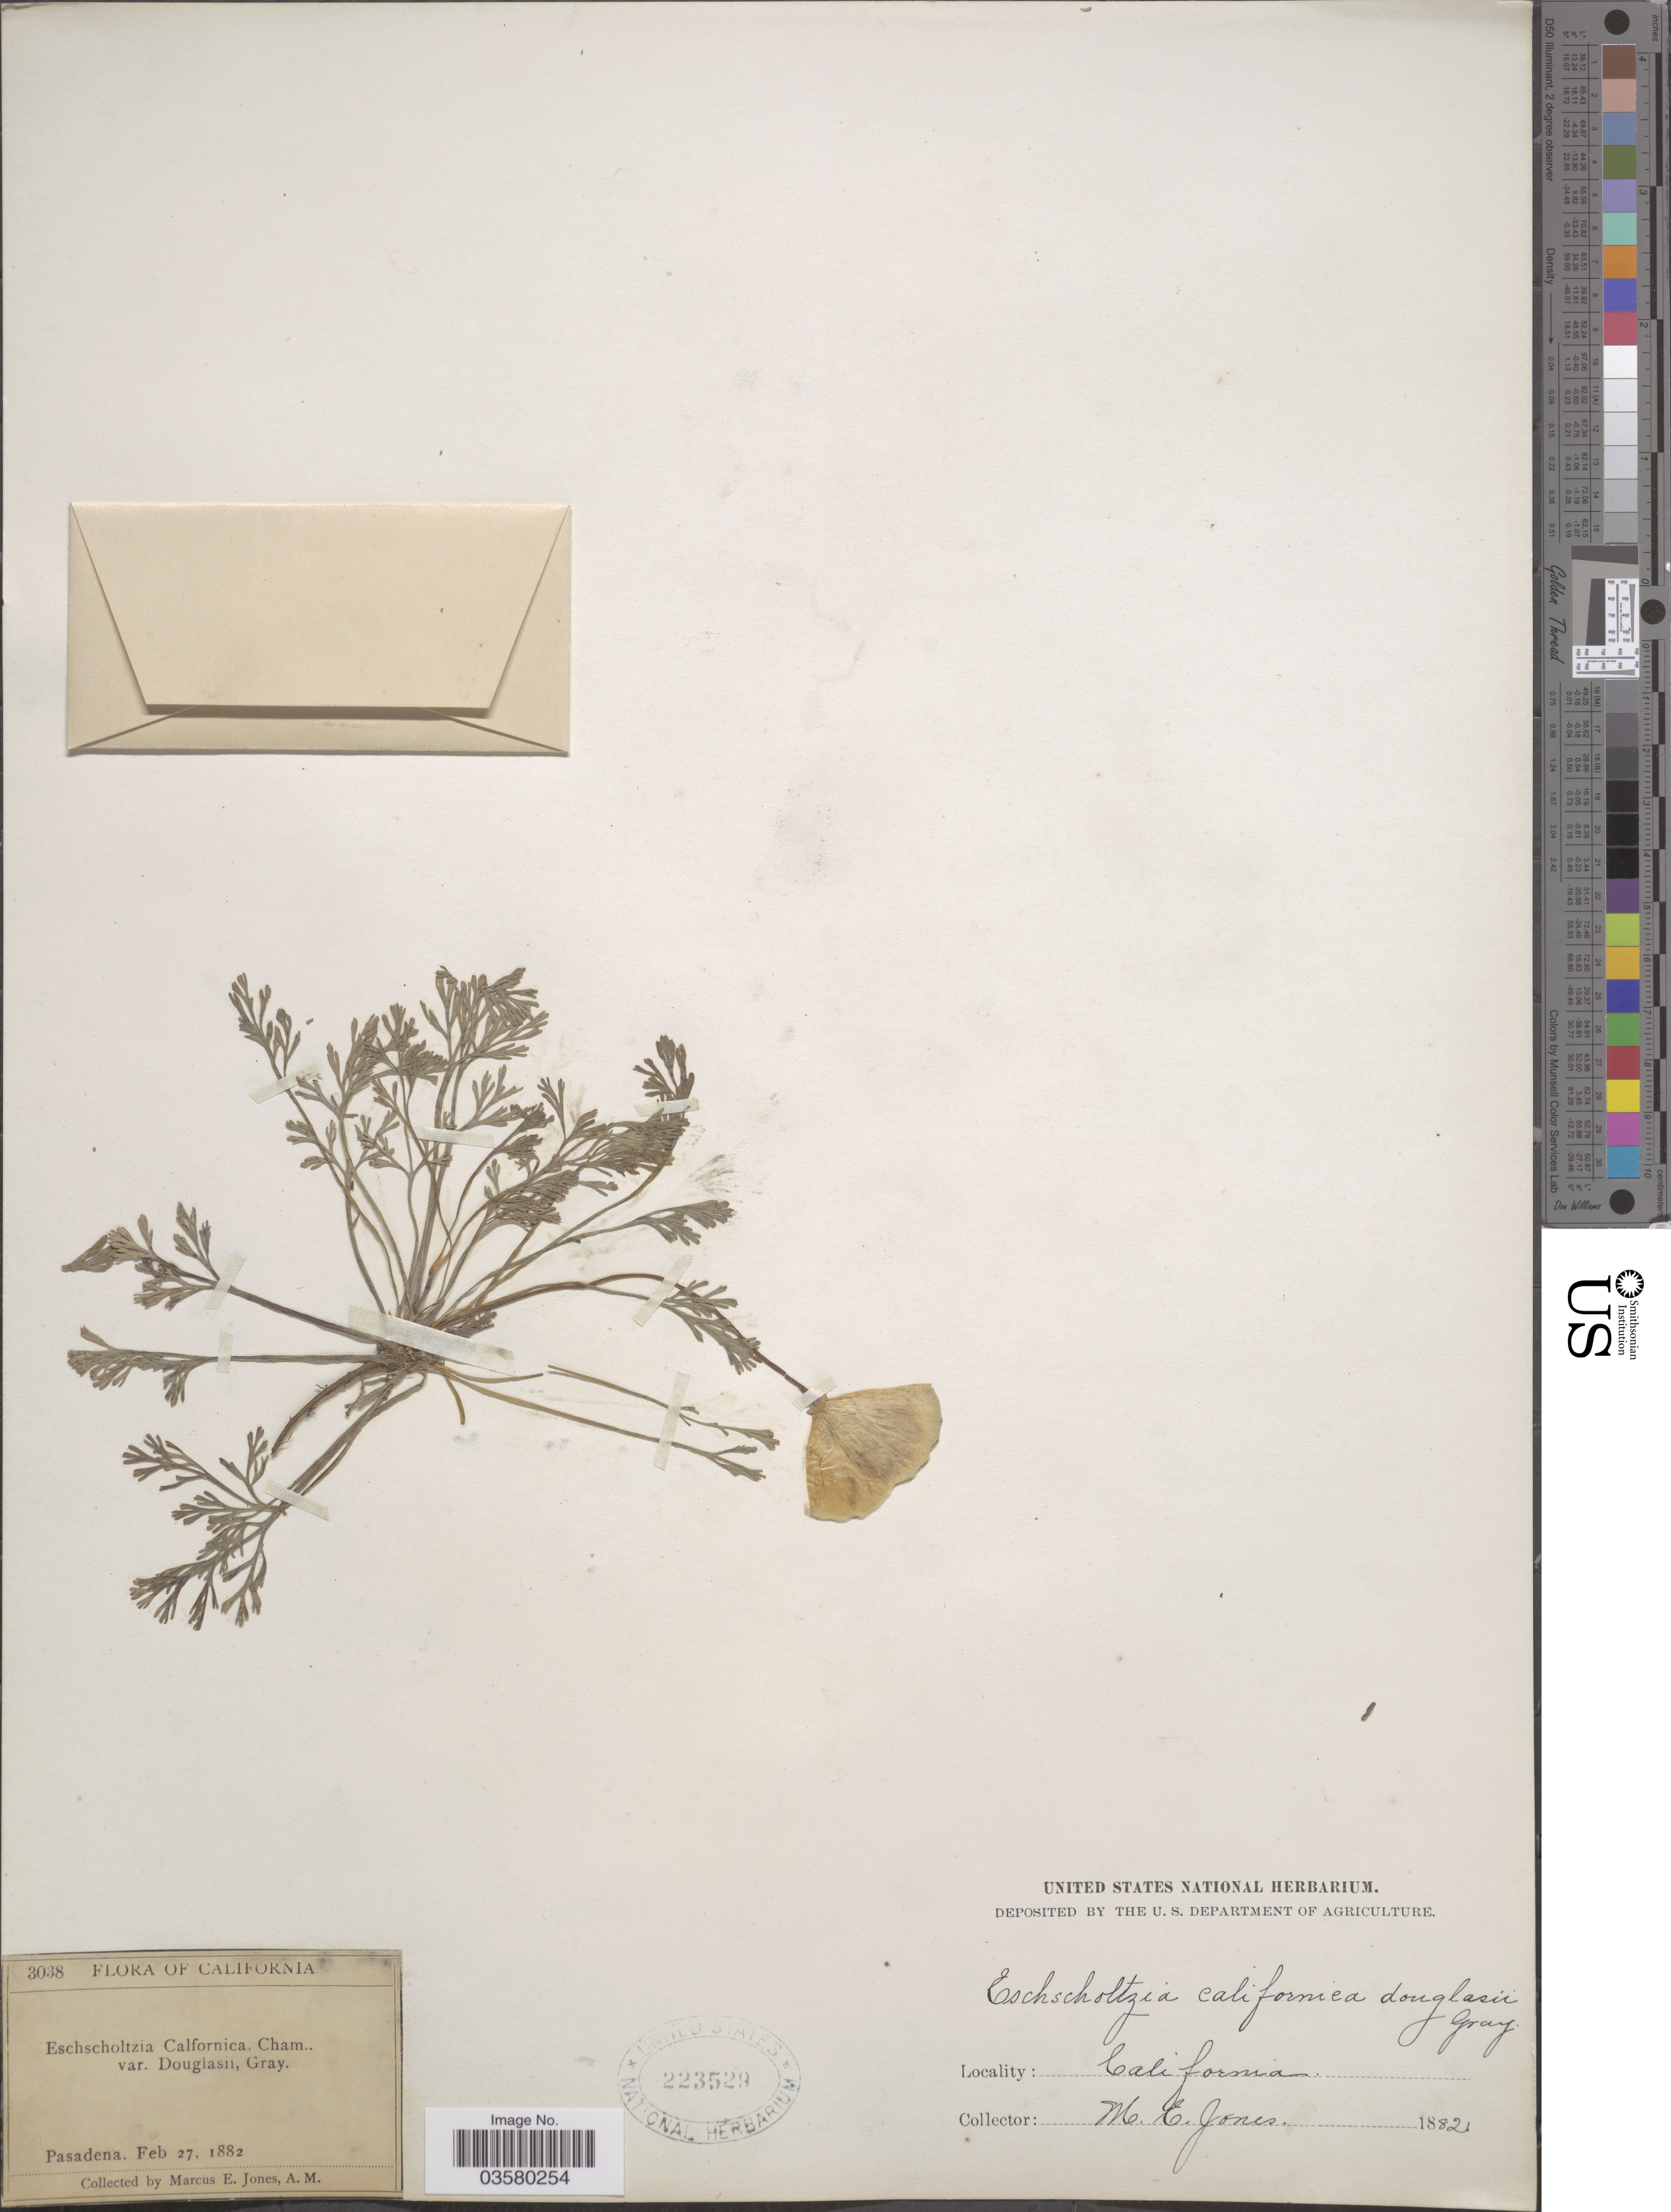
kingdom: Plantae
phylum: Tracheophyta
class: Magnoliopsida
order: Ranunculales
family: Papaveraceae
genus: Eschscholzia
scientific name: Eschscholzia californica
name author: Cham.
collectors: M. E. Jones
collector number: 3038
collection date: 1882-02-27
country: United States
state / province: California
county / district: Los Angeles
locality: Pasadena.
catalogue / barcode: US 223529